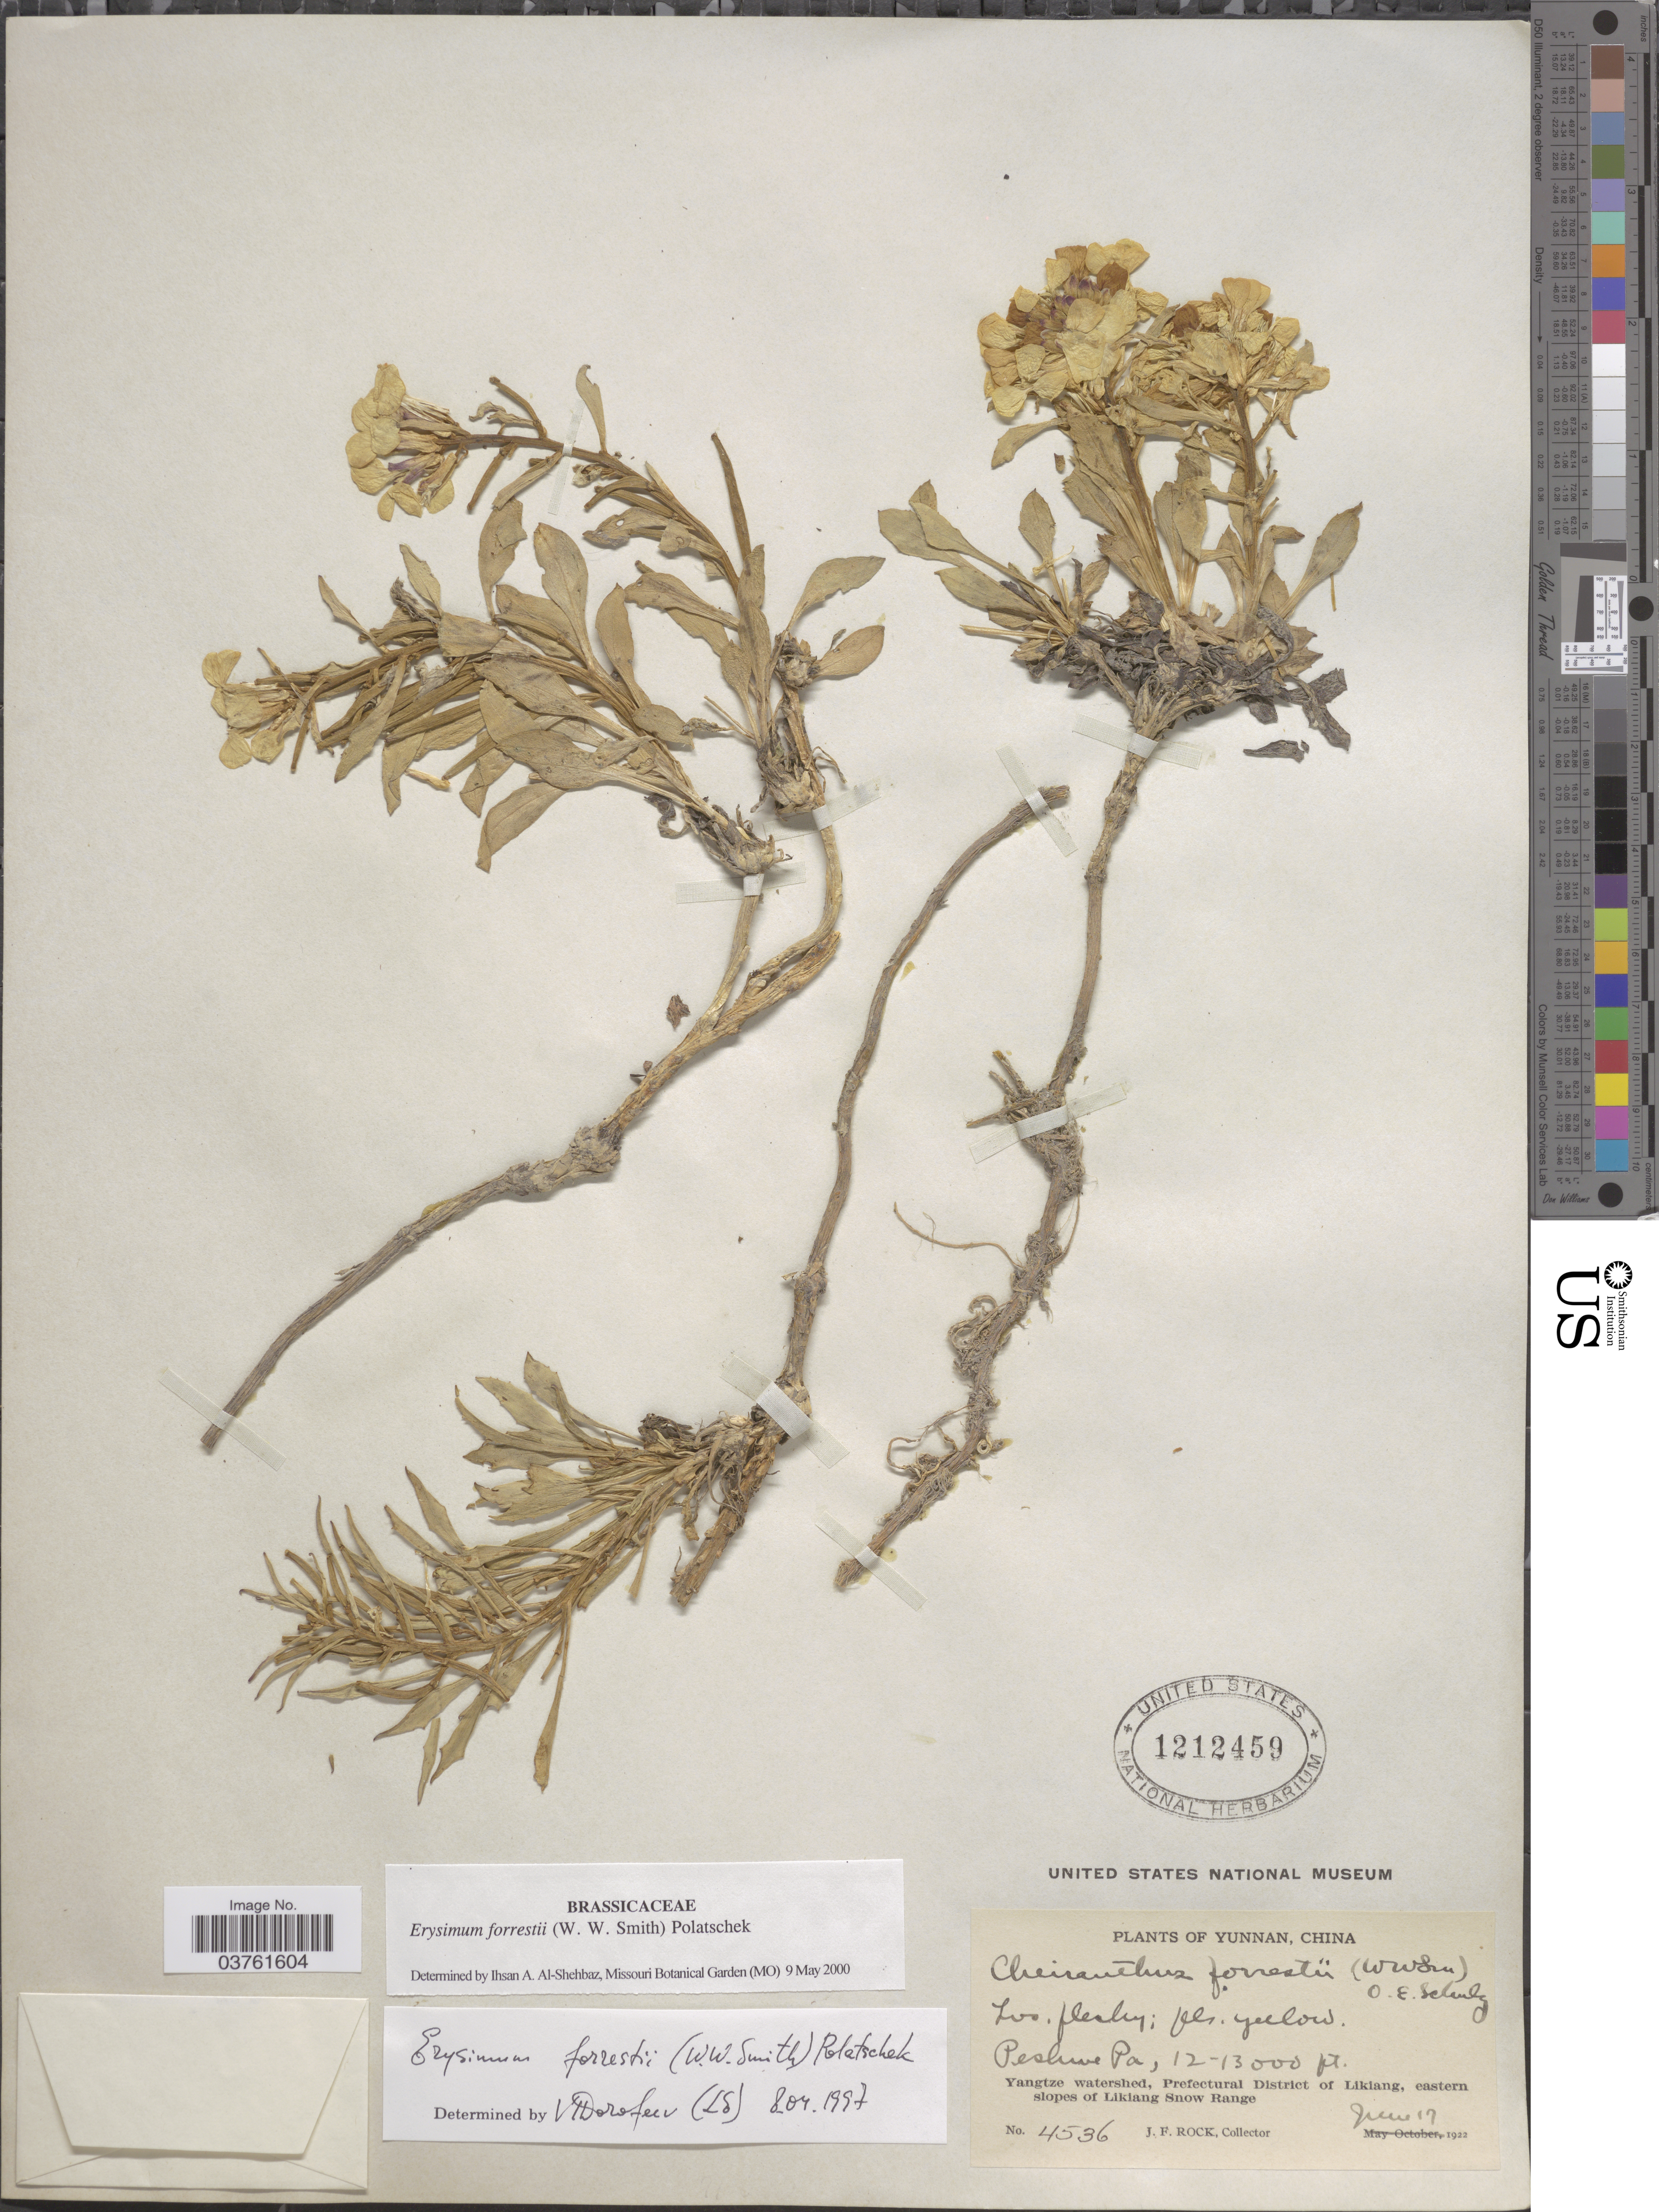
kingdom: Plantae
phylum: Tracheophyta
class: Magnoliopsida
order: Brassicales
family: Brassicaceae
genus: Erysimum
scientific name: Erysimum forrestii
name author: (W.W. Sm.) Polatschek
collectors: J. Rock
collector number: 4536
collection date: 1922-06-17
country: China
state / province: Yunnan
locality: Peshwe Pa. Yangtze watershed, Prefectural District of Likiang, eastern slopes of Likiang Snow Range.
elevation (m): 3658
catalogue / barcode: US 1212459